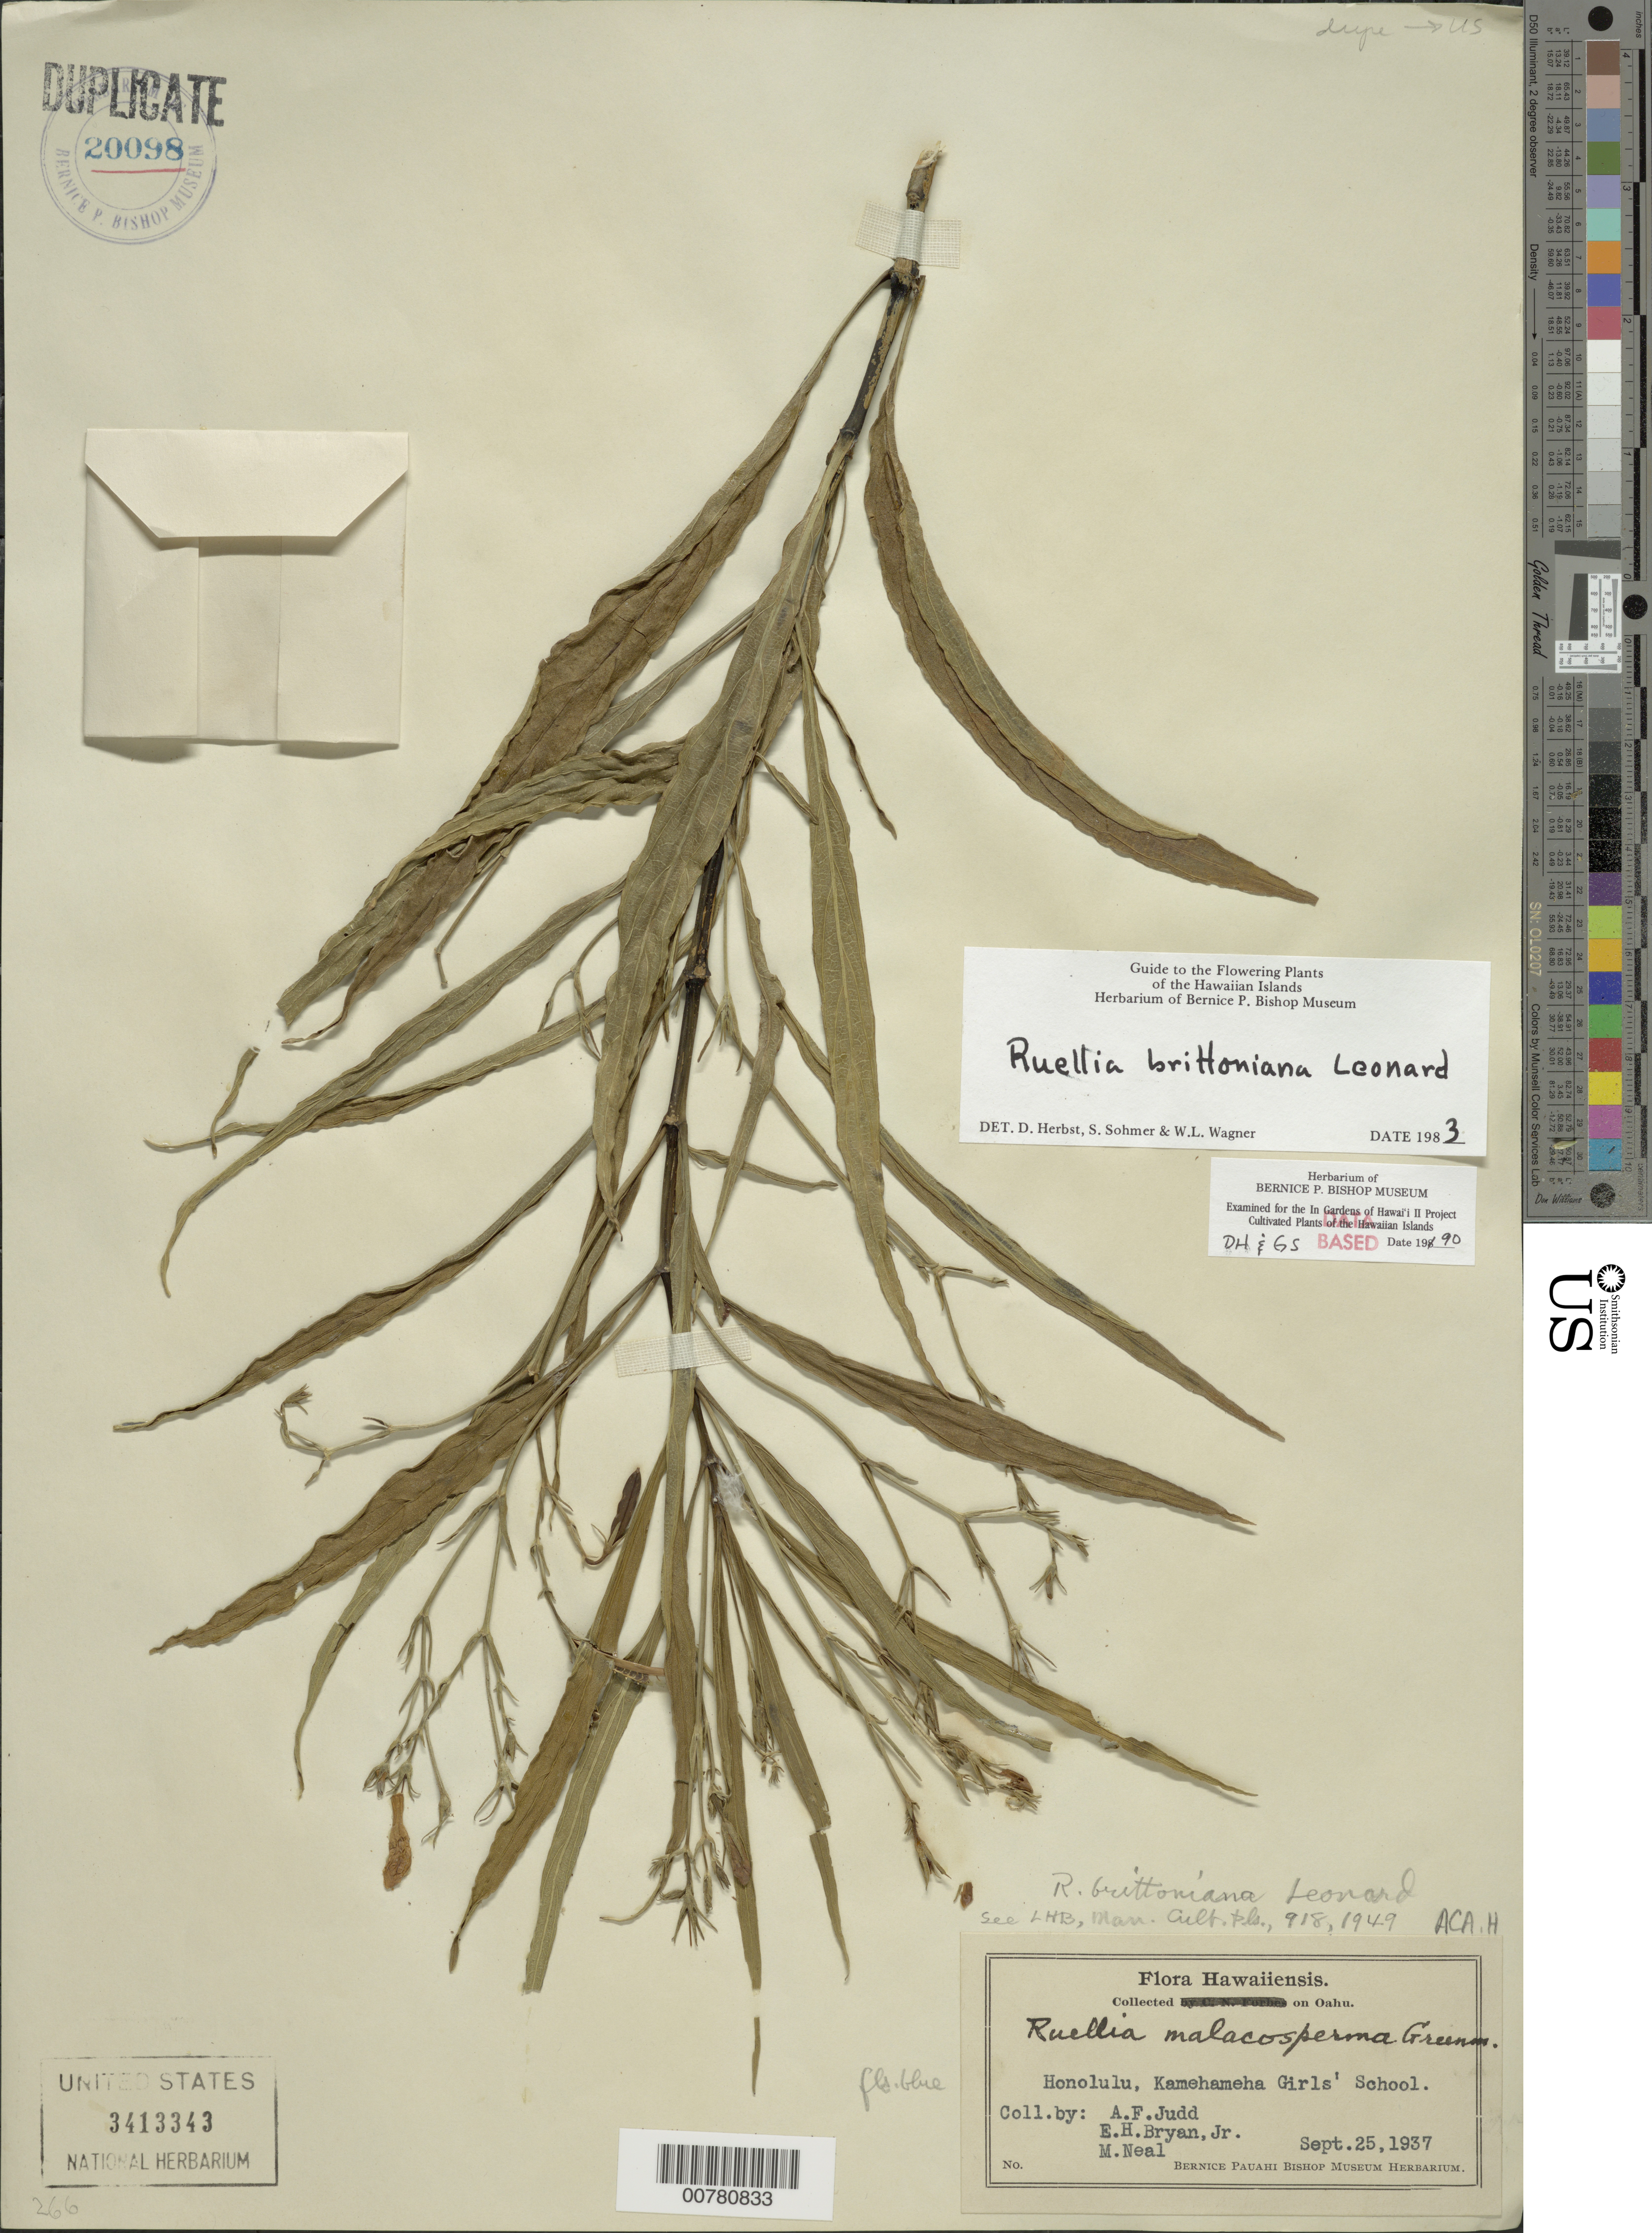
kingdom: Plantae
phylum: Tracheophyta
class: Magnoliopsida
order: Lamiales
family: Acanthaceae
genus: Ruellia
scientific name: Ruellia simplex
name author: C. Wright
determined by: Wagner, W. L., (BOT), Smithsonian Institution - National Museum of Natural History (UNITED STATES)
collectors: A. Judd, E. Bryan Jr. & W. Ning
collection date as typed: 25 Sep 1937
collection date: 1937-09-25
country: United States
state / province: Hawaii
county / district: Honolulu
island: Oahu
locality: Honolulu, Kamehameha Girls' School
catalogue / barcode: US 3413343